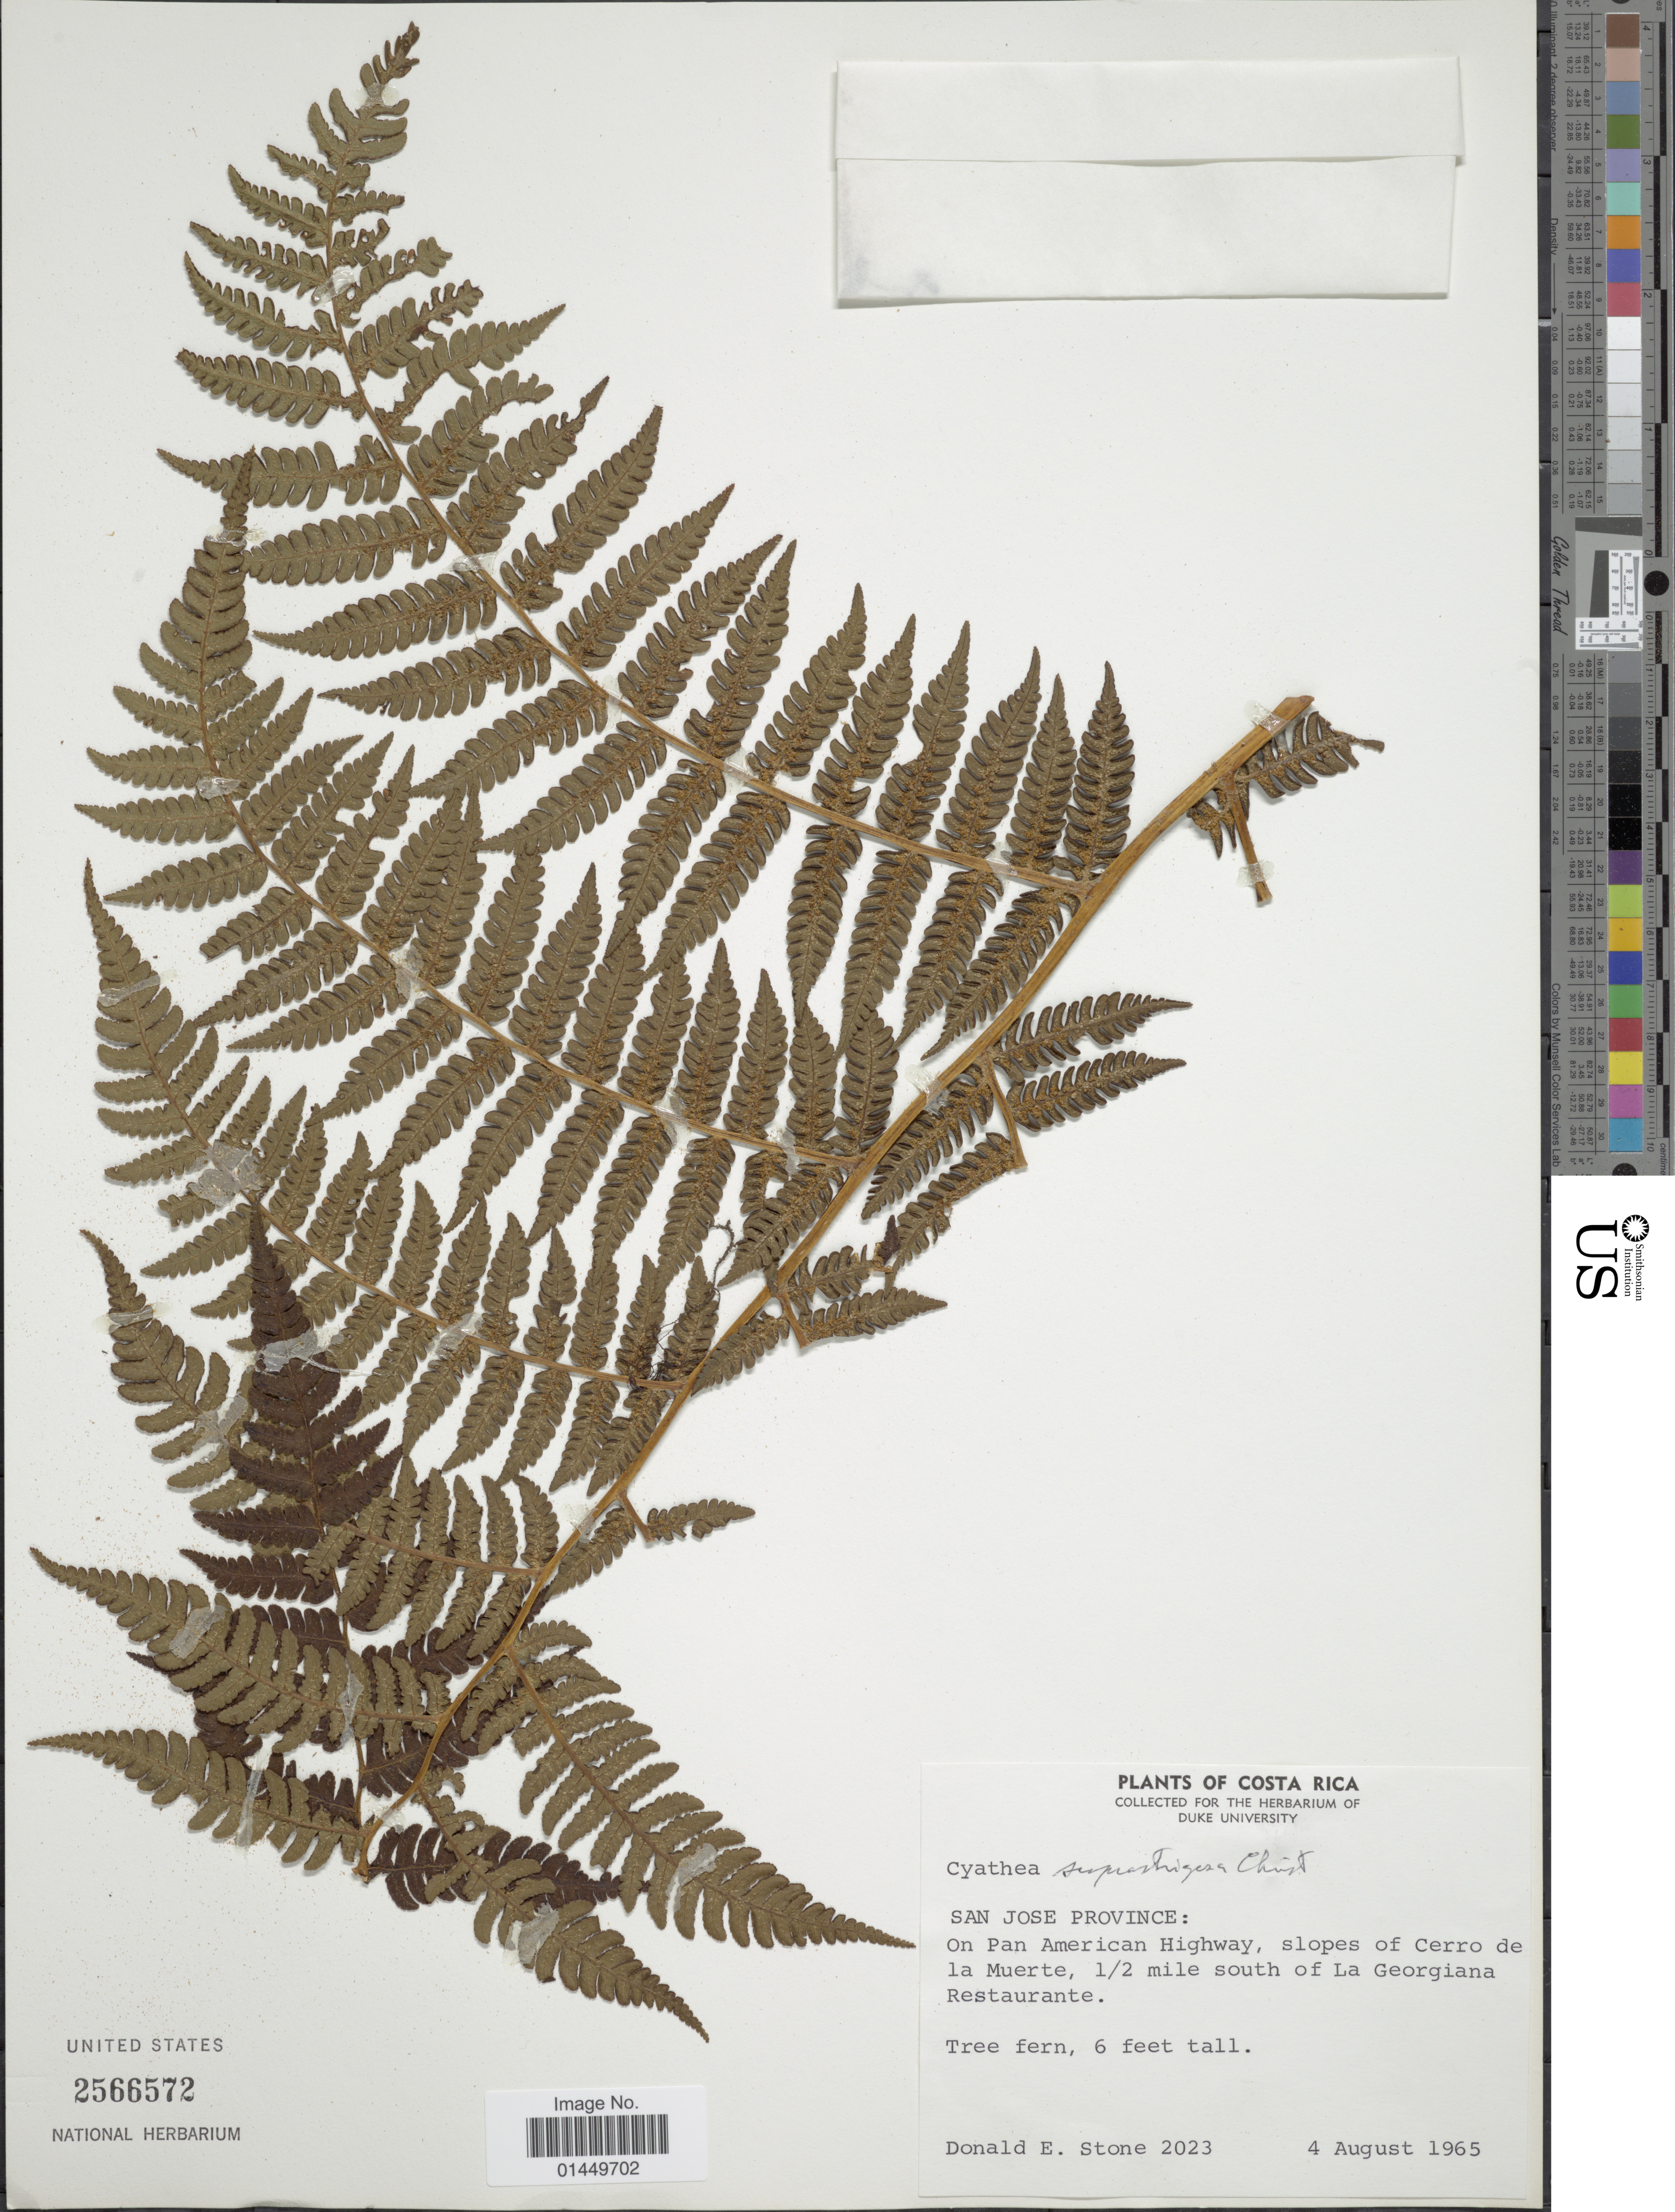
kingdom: Plantae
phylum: Tracheophyta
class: Polypodiopsida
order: Cyatheales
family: Cyatheaceae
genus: Cyathea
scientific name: Cyathea suprastrigosa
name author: (Christ) Maxon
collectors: D. E. Stone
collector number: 2023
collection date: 1965-08-04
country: Costa Rica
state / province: San José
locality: San Jose Province: On Pan American Highway, slopes of Cerro de la Muerte, ½ mile south of La Georgiana Restaurante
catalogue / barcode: US 2566572